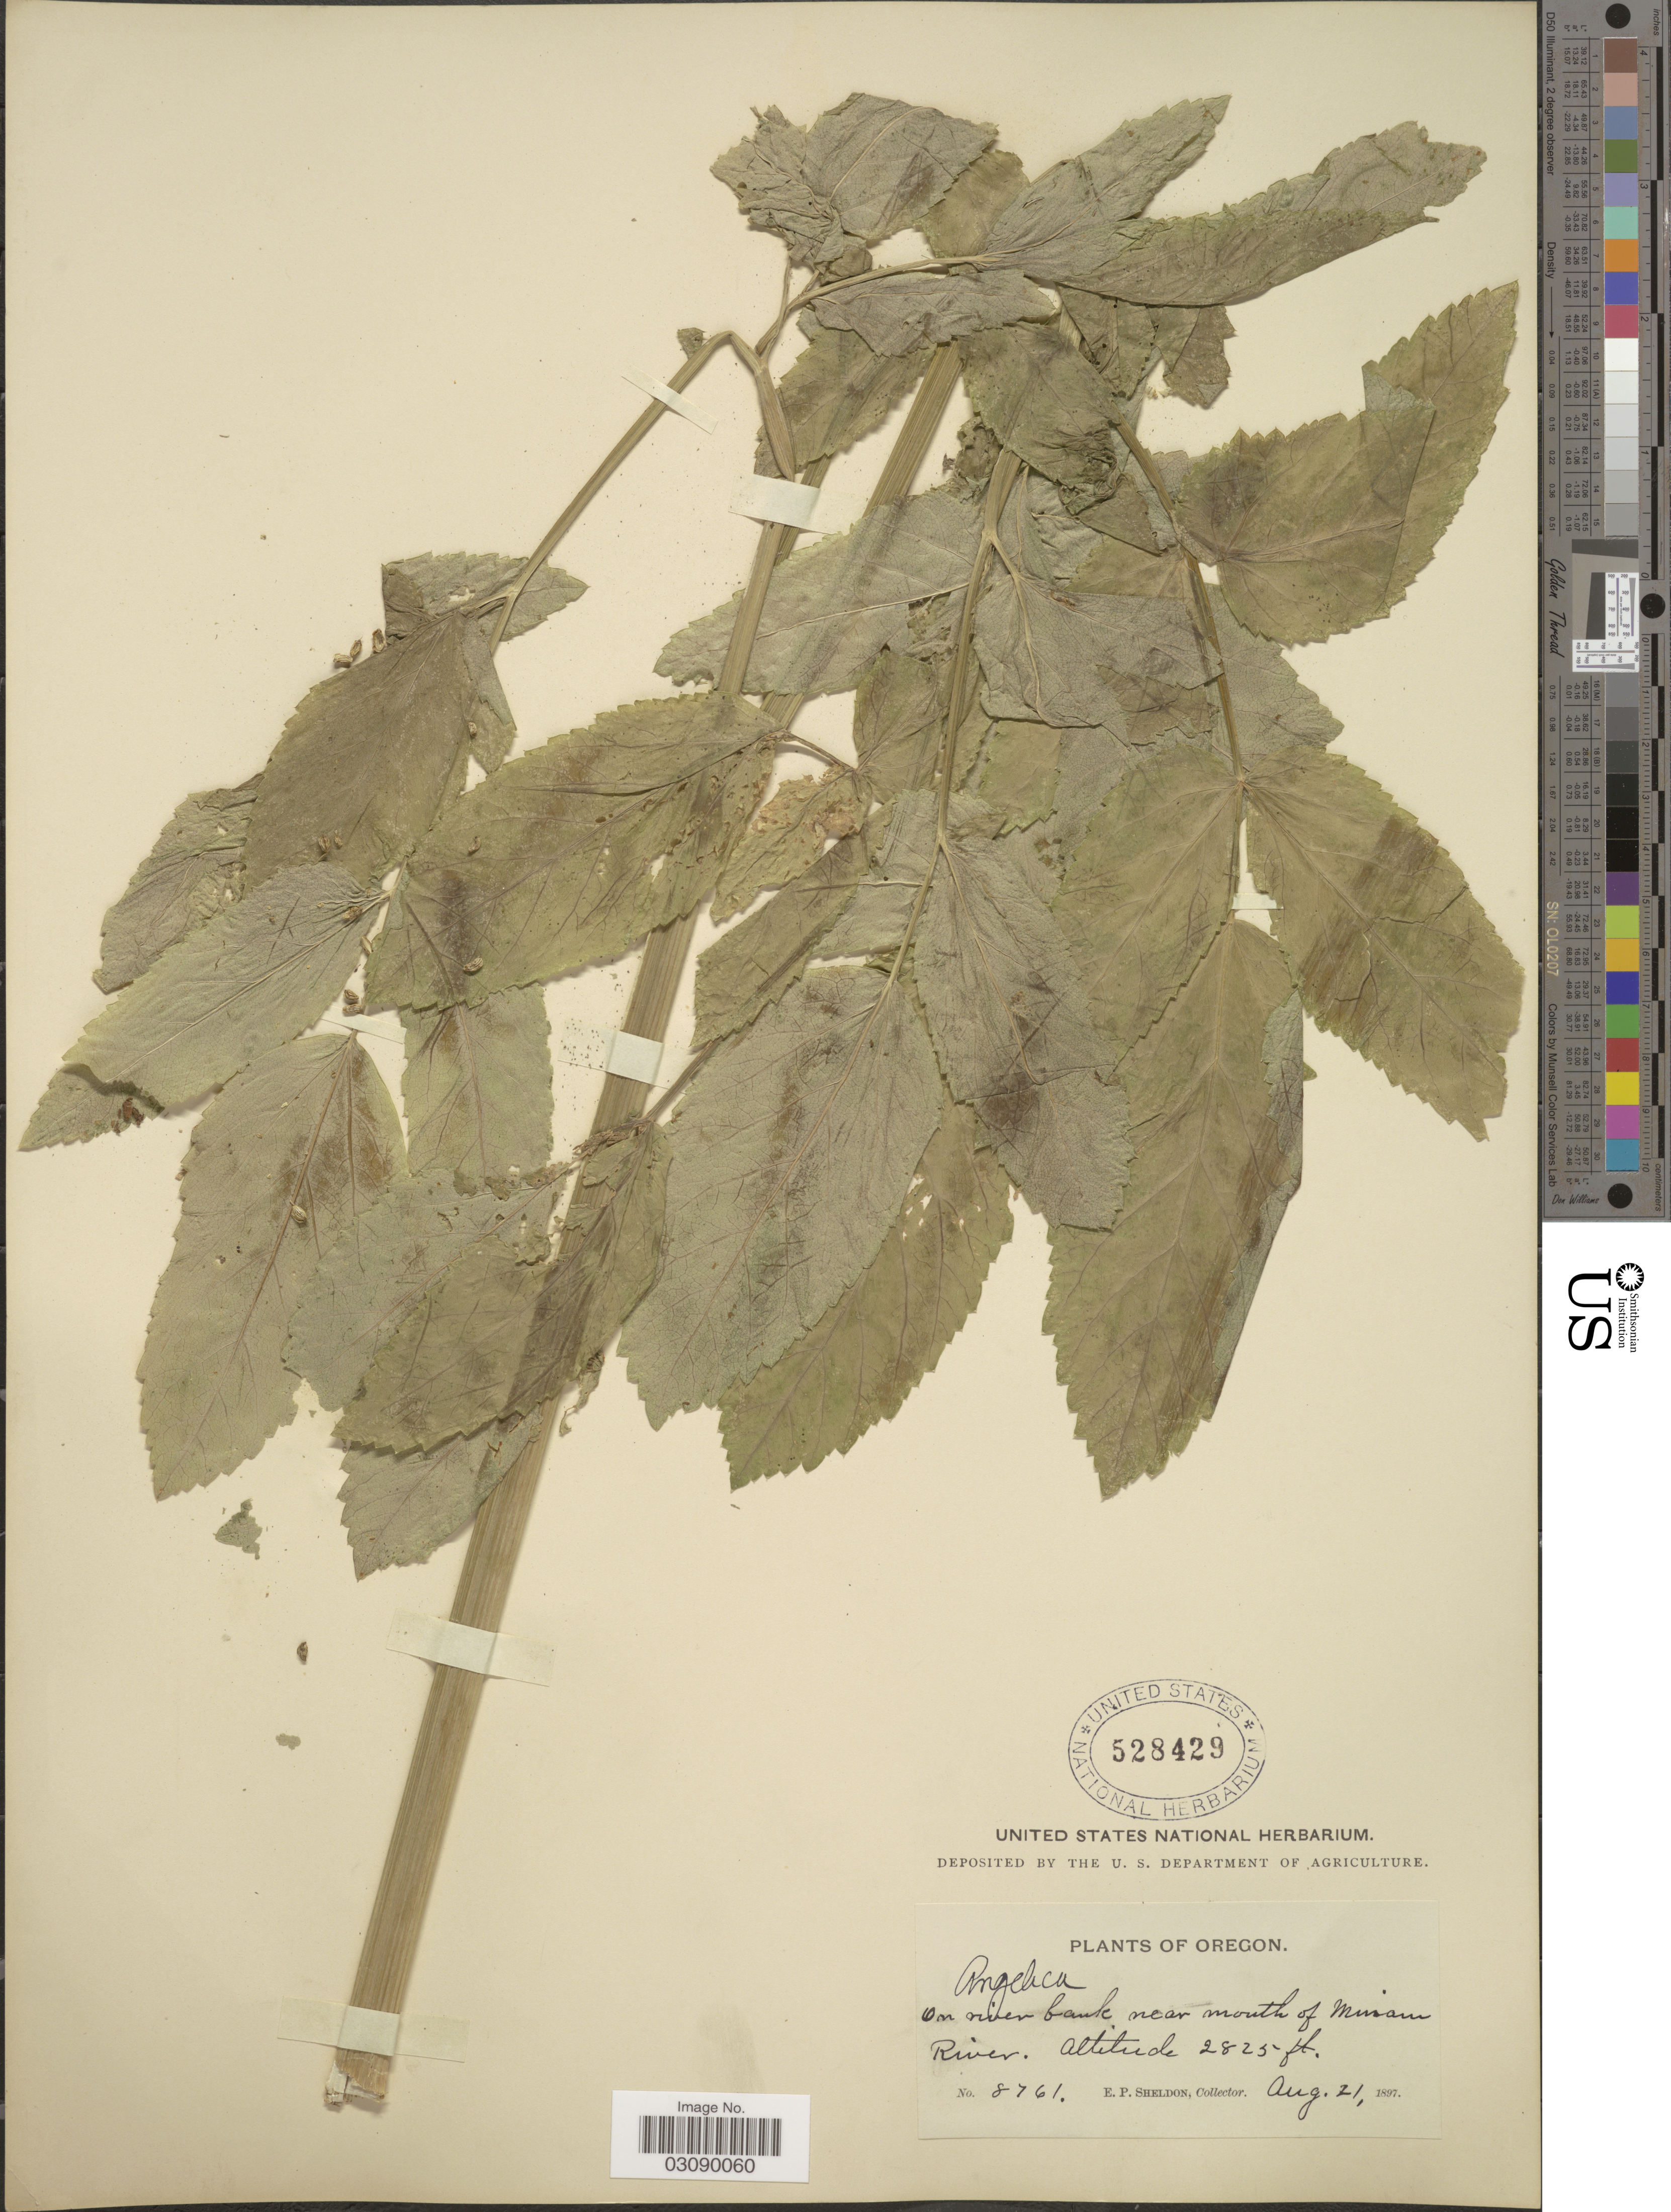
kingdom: Plantae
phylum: Tracheophyta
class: Magnoliopsida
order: Apiales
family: Apiaceae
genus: Angelica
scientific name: Angelica arguta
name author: Nutt.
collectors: E. P. Sheldon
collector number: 8761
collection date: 1897-08-21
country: United States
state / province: Oregon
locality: On river bank near mouth of Minam River.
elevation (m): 861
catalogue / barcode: US 528429